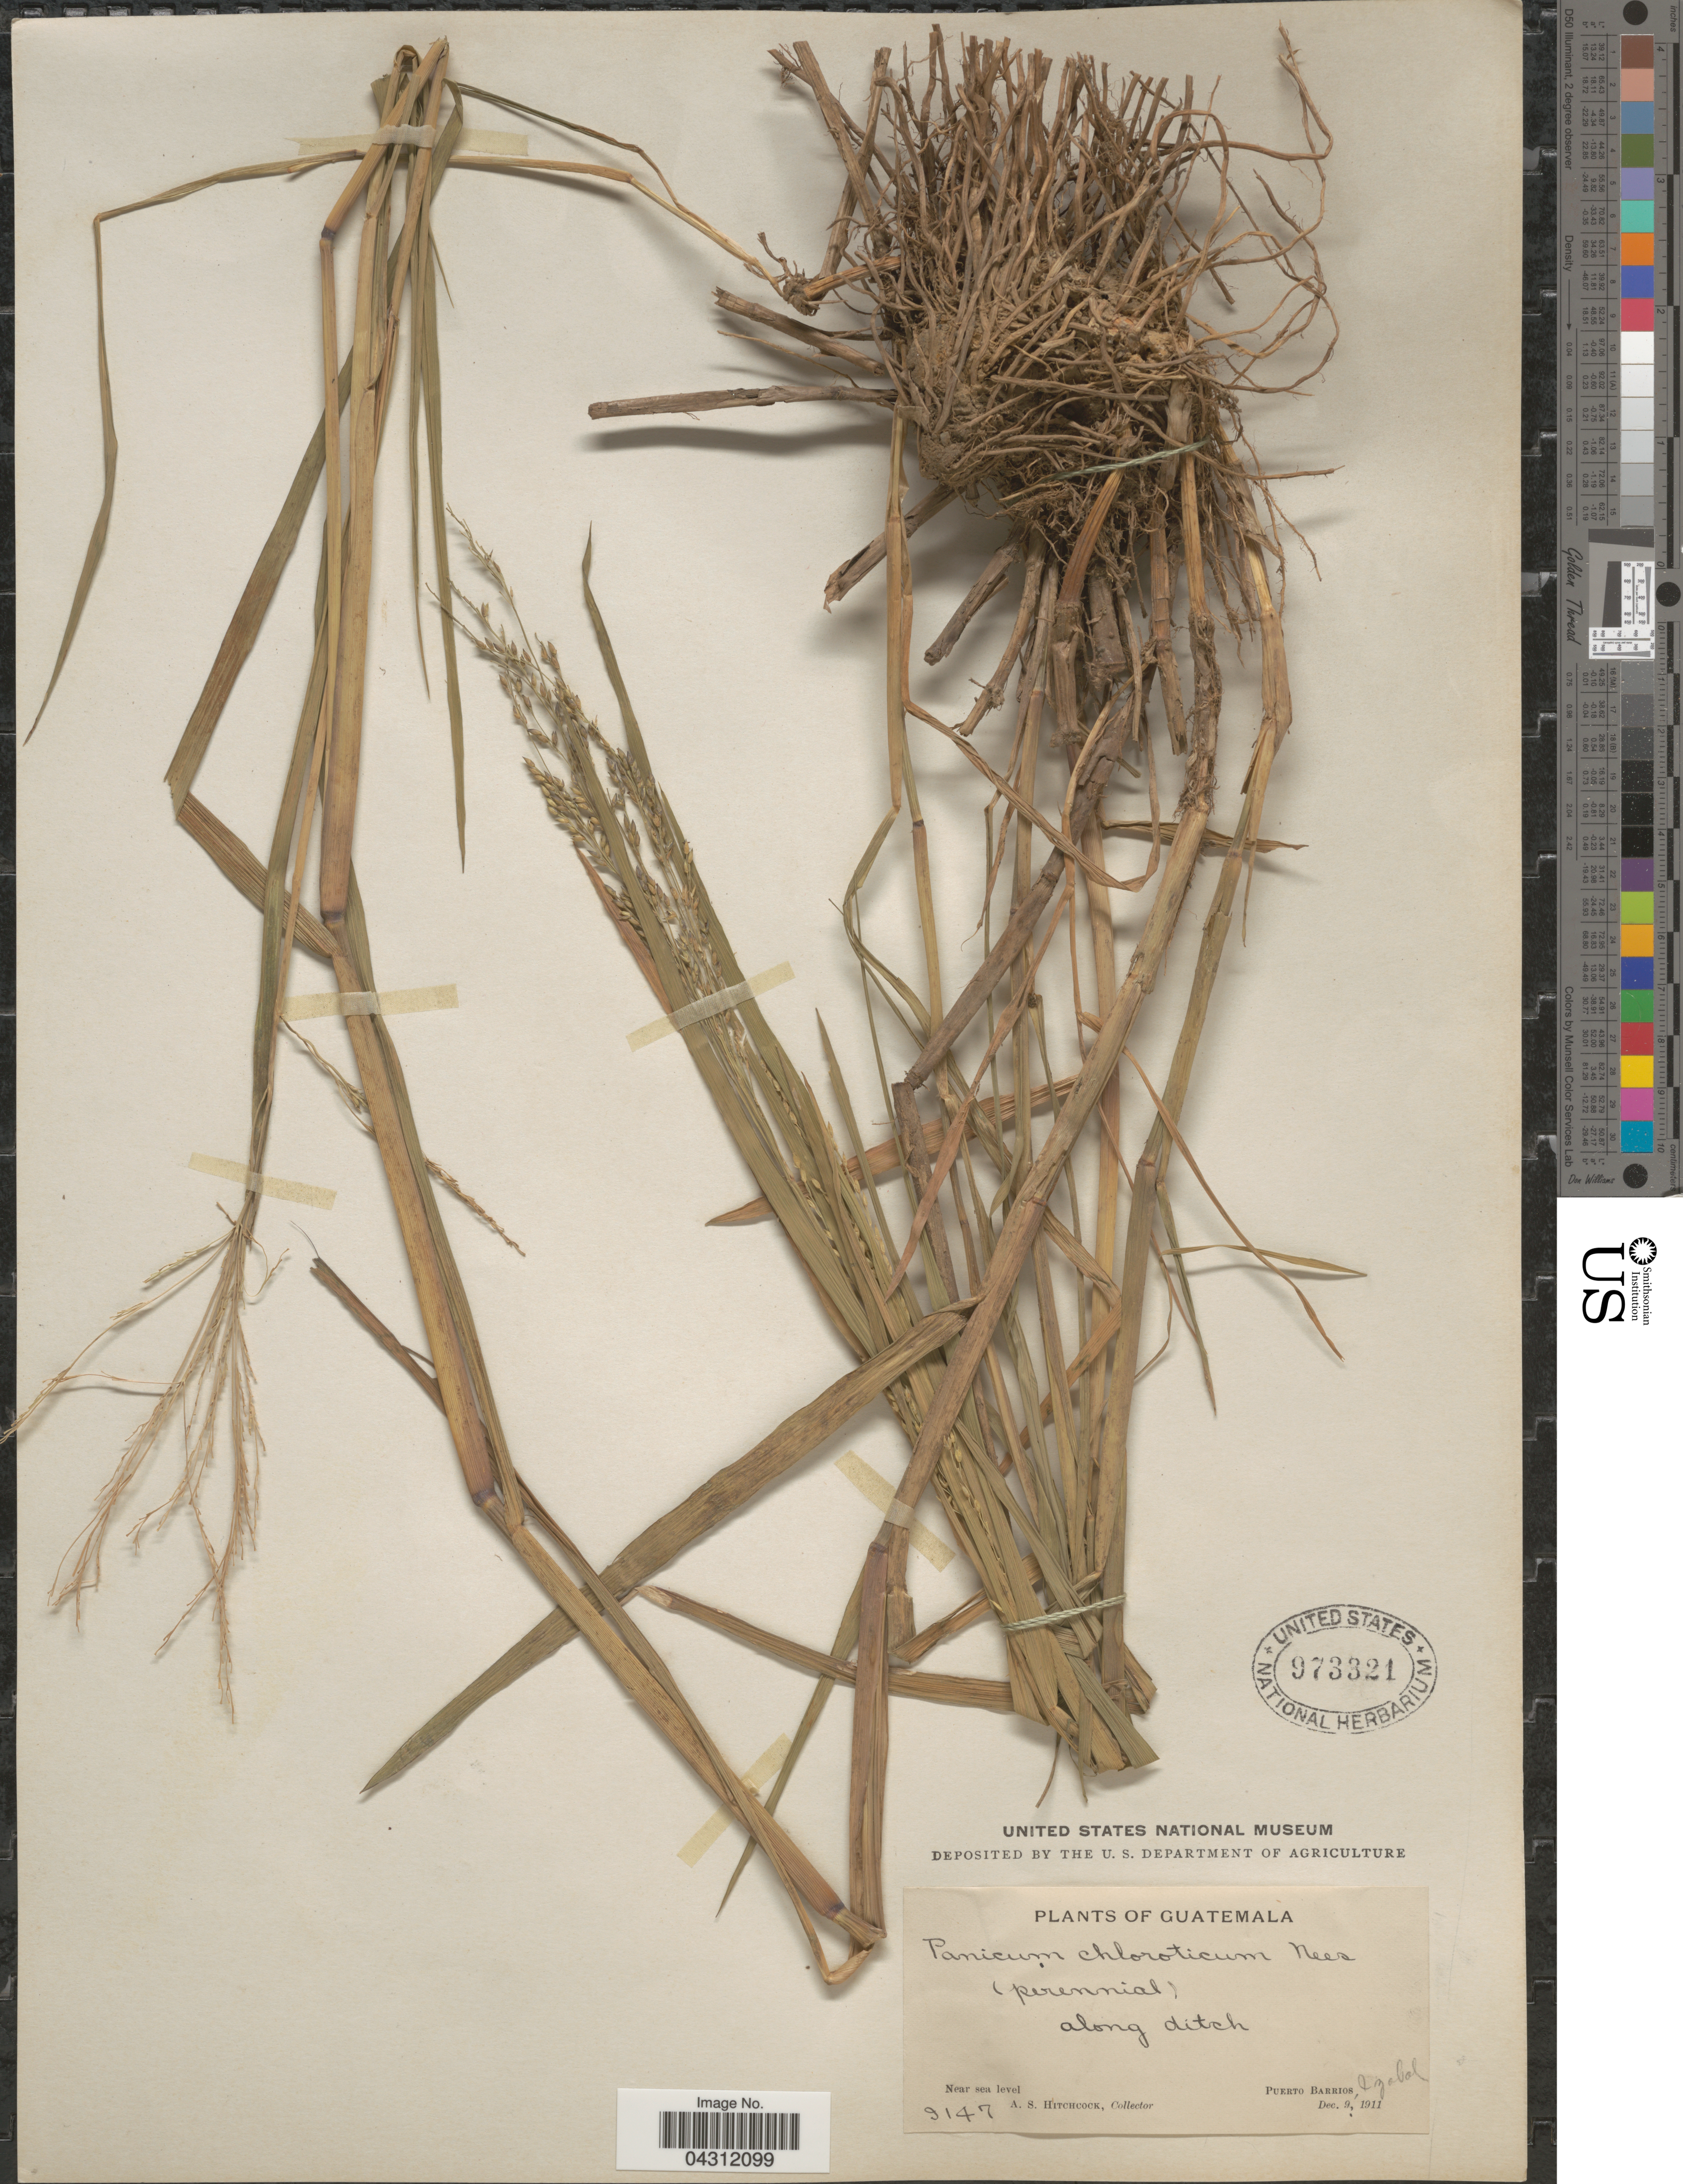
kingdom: Plantae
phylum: Tracheophyta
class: Liliopsida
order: Poales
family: Poaceae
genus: Dichanthelium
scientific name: Dichanthelium aciculare var. ramosum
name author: (Griseb.) Davidse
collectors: A. S. Hitchcock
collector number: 9147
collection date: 1911-12-09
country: Guatemala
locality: Along ditch. Puerto Barrios, Izabal.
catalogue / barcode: US 973321